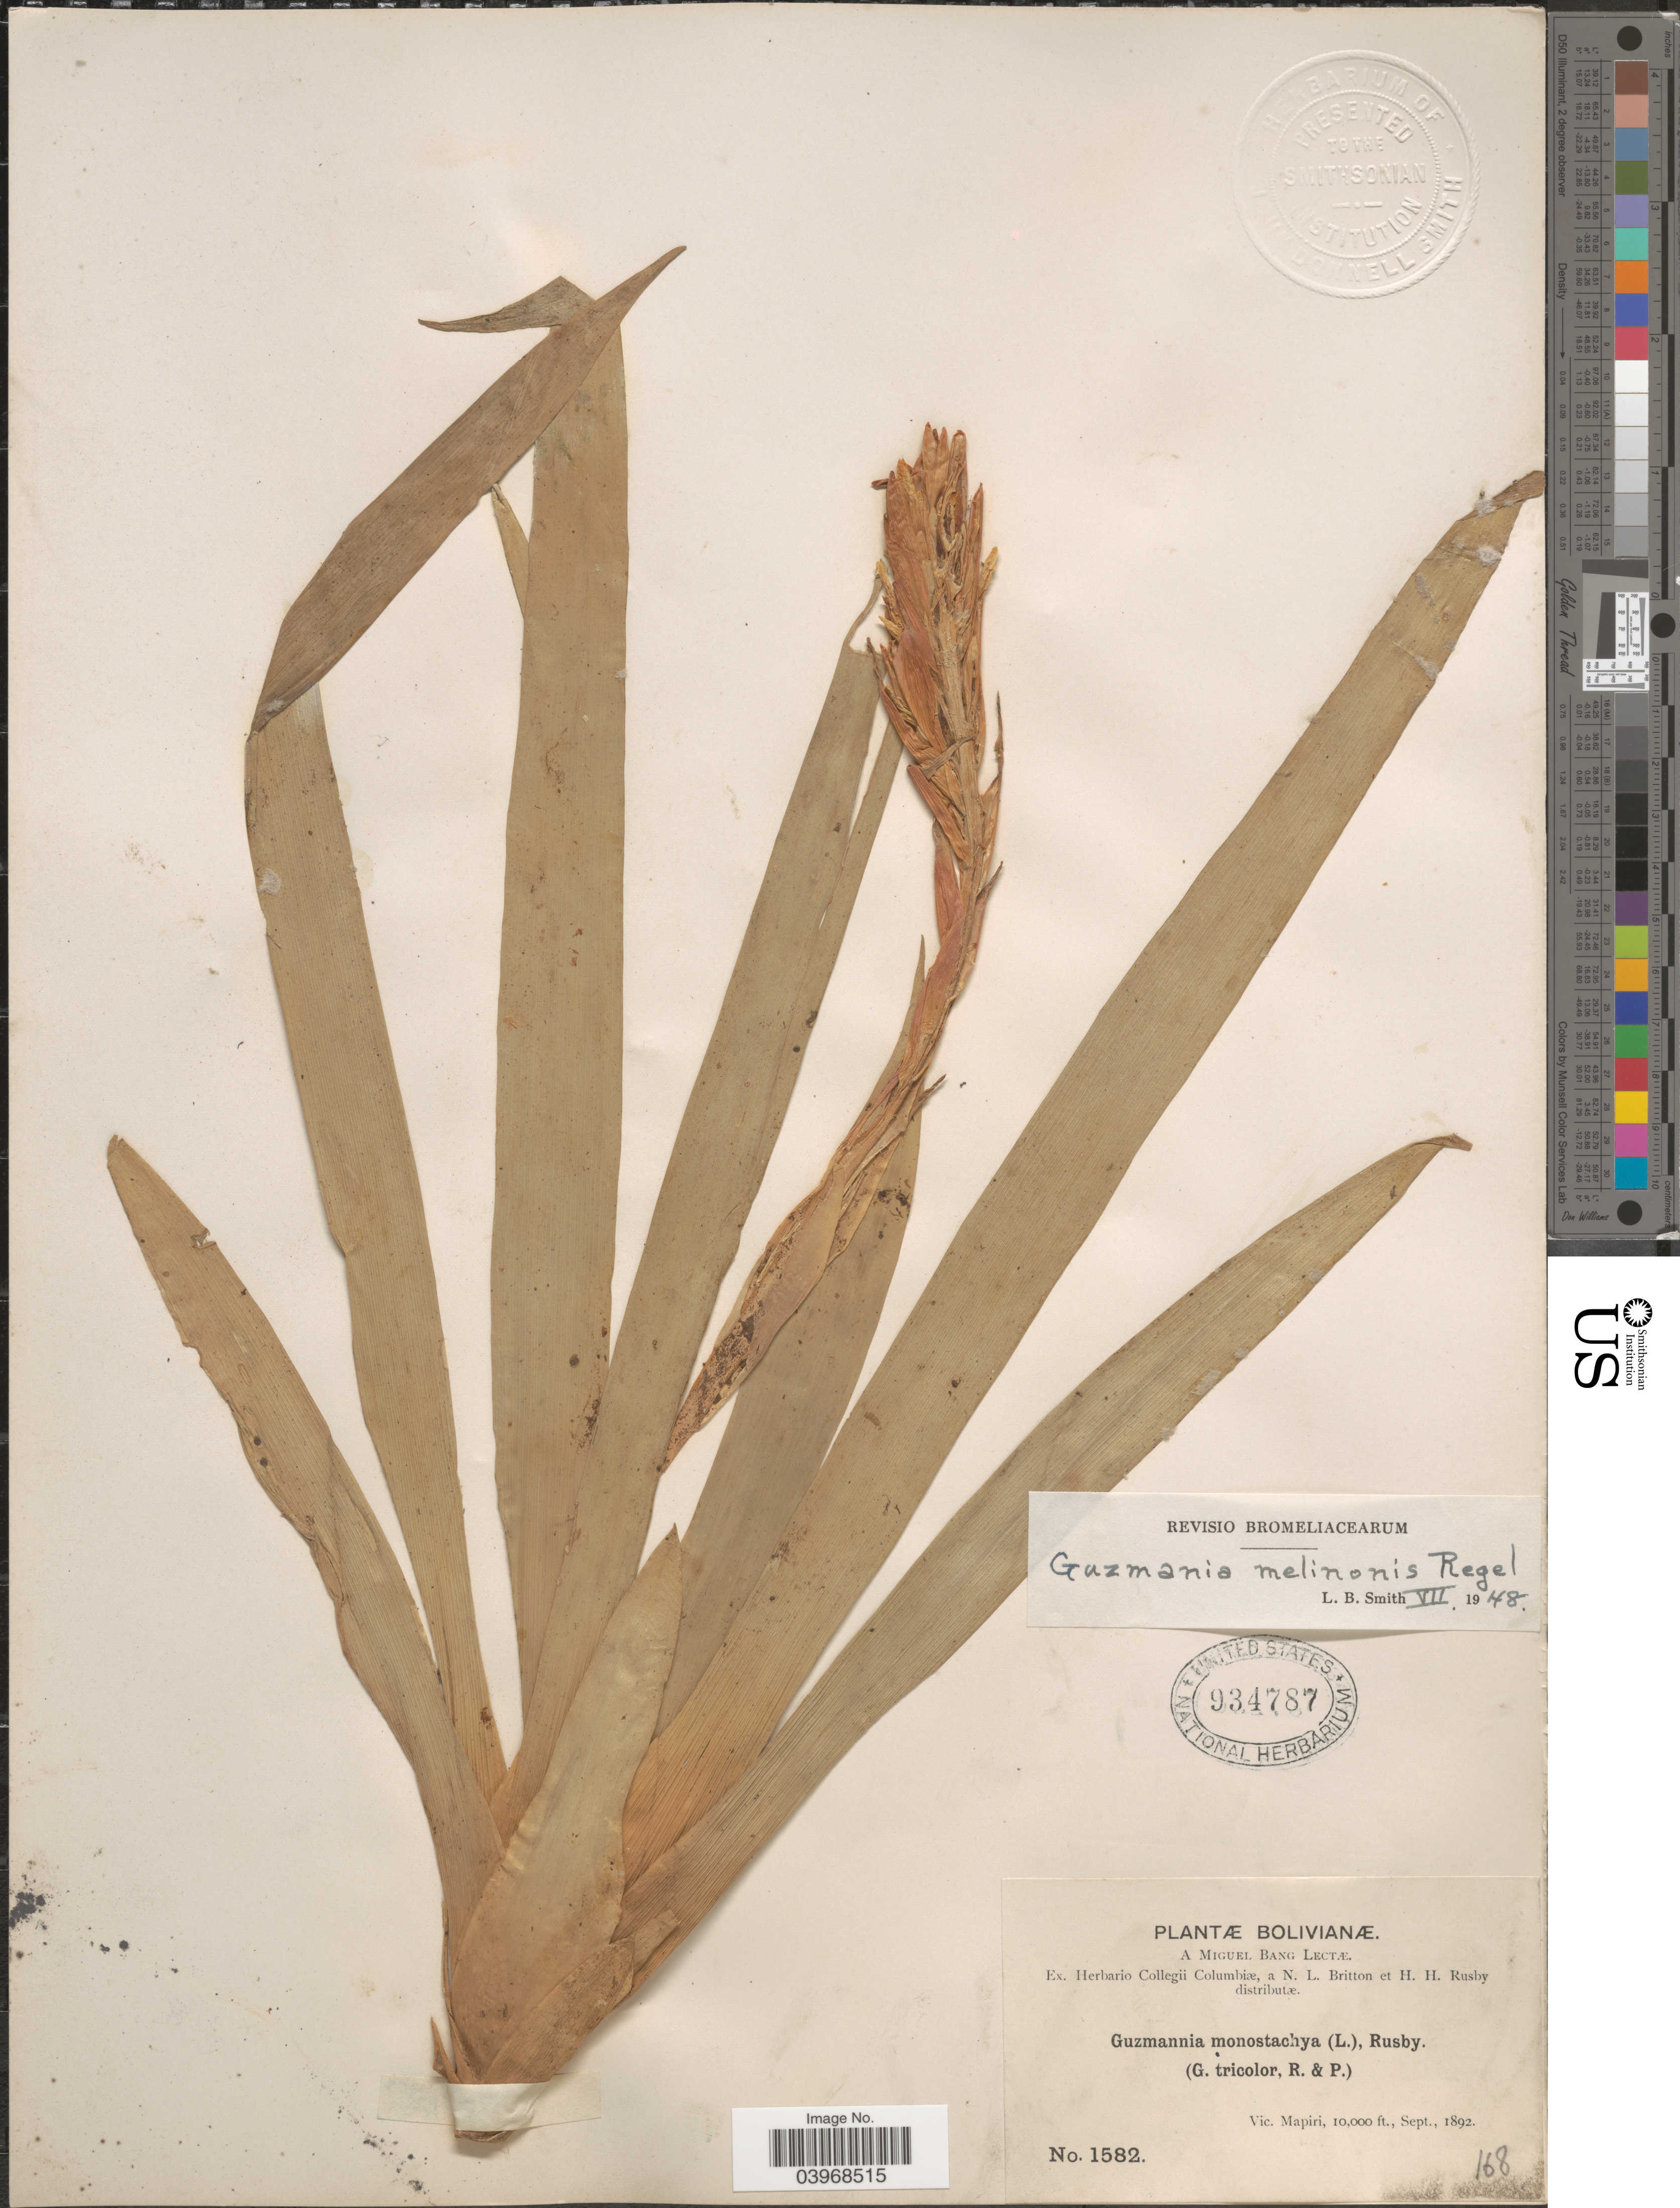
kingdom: Plantae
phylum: Tracheophyta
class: Liliopsida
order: Poales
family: Bromeliaceae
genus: Guzmania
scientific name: Guzmania melinonis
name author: Regel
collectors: M. Bang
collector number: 1582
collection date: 1892-09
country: Bolivia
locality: Vic. Mapiri.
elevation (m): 3048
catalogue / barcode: US 934787